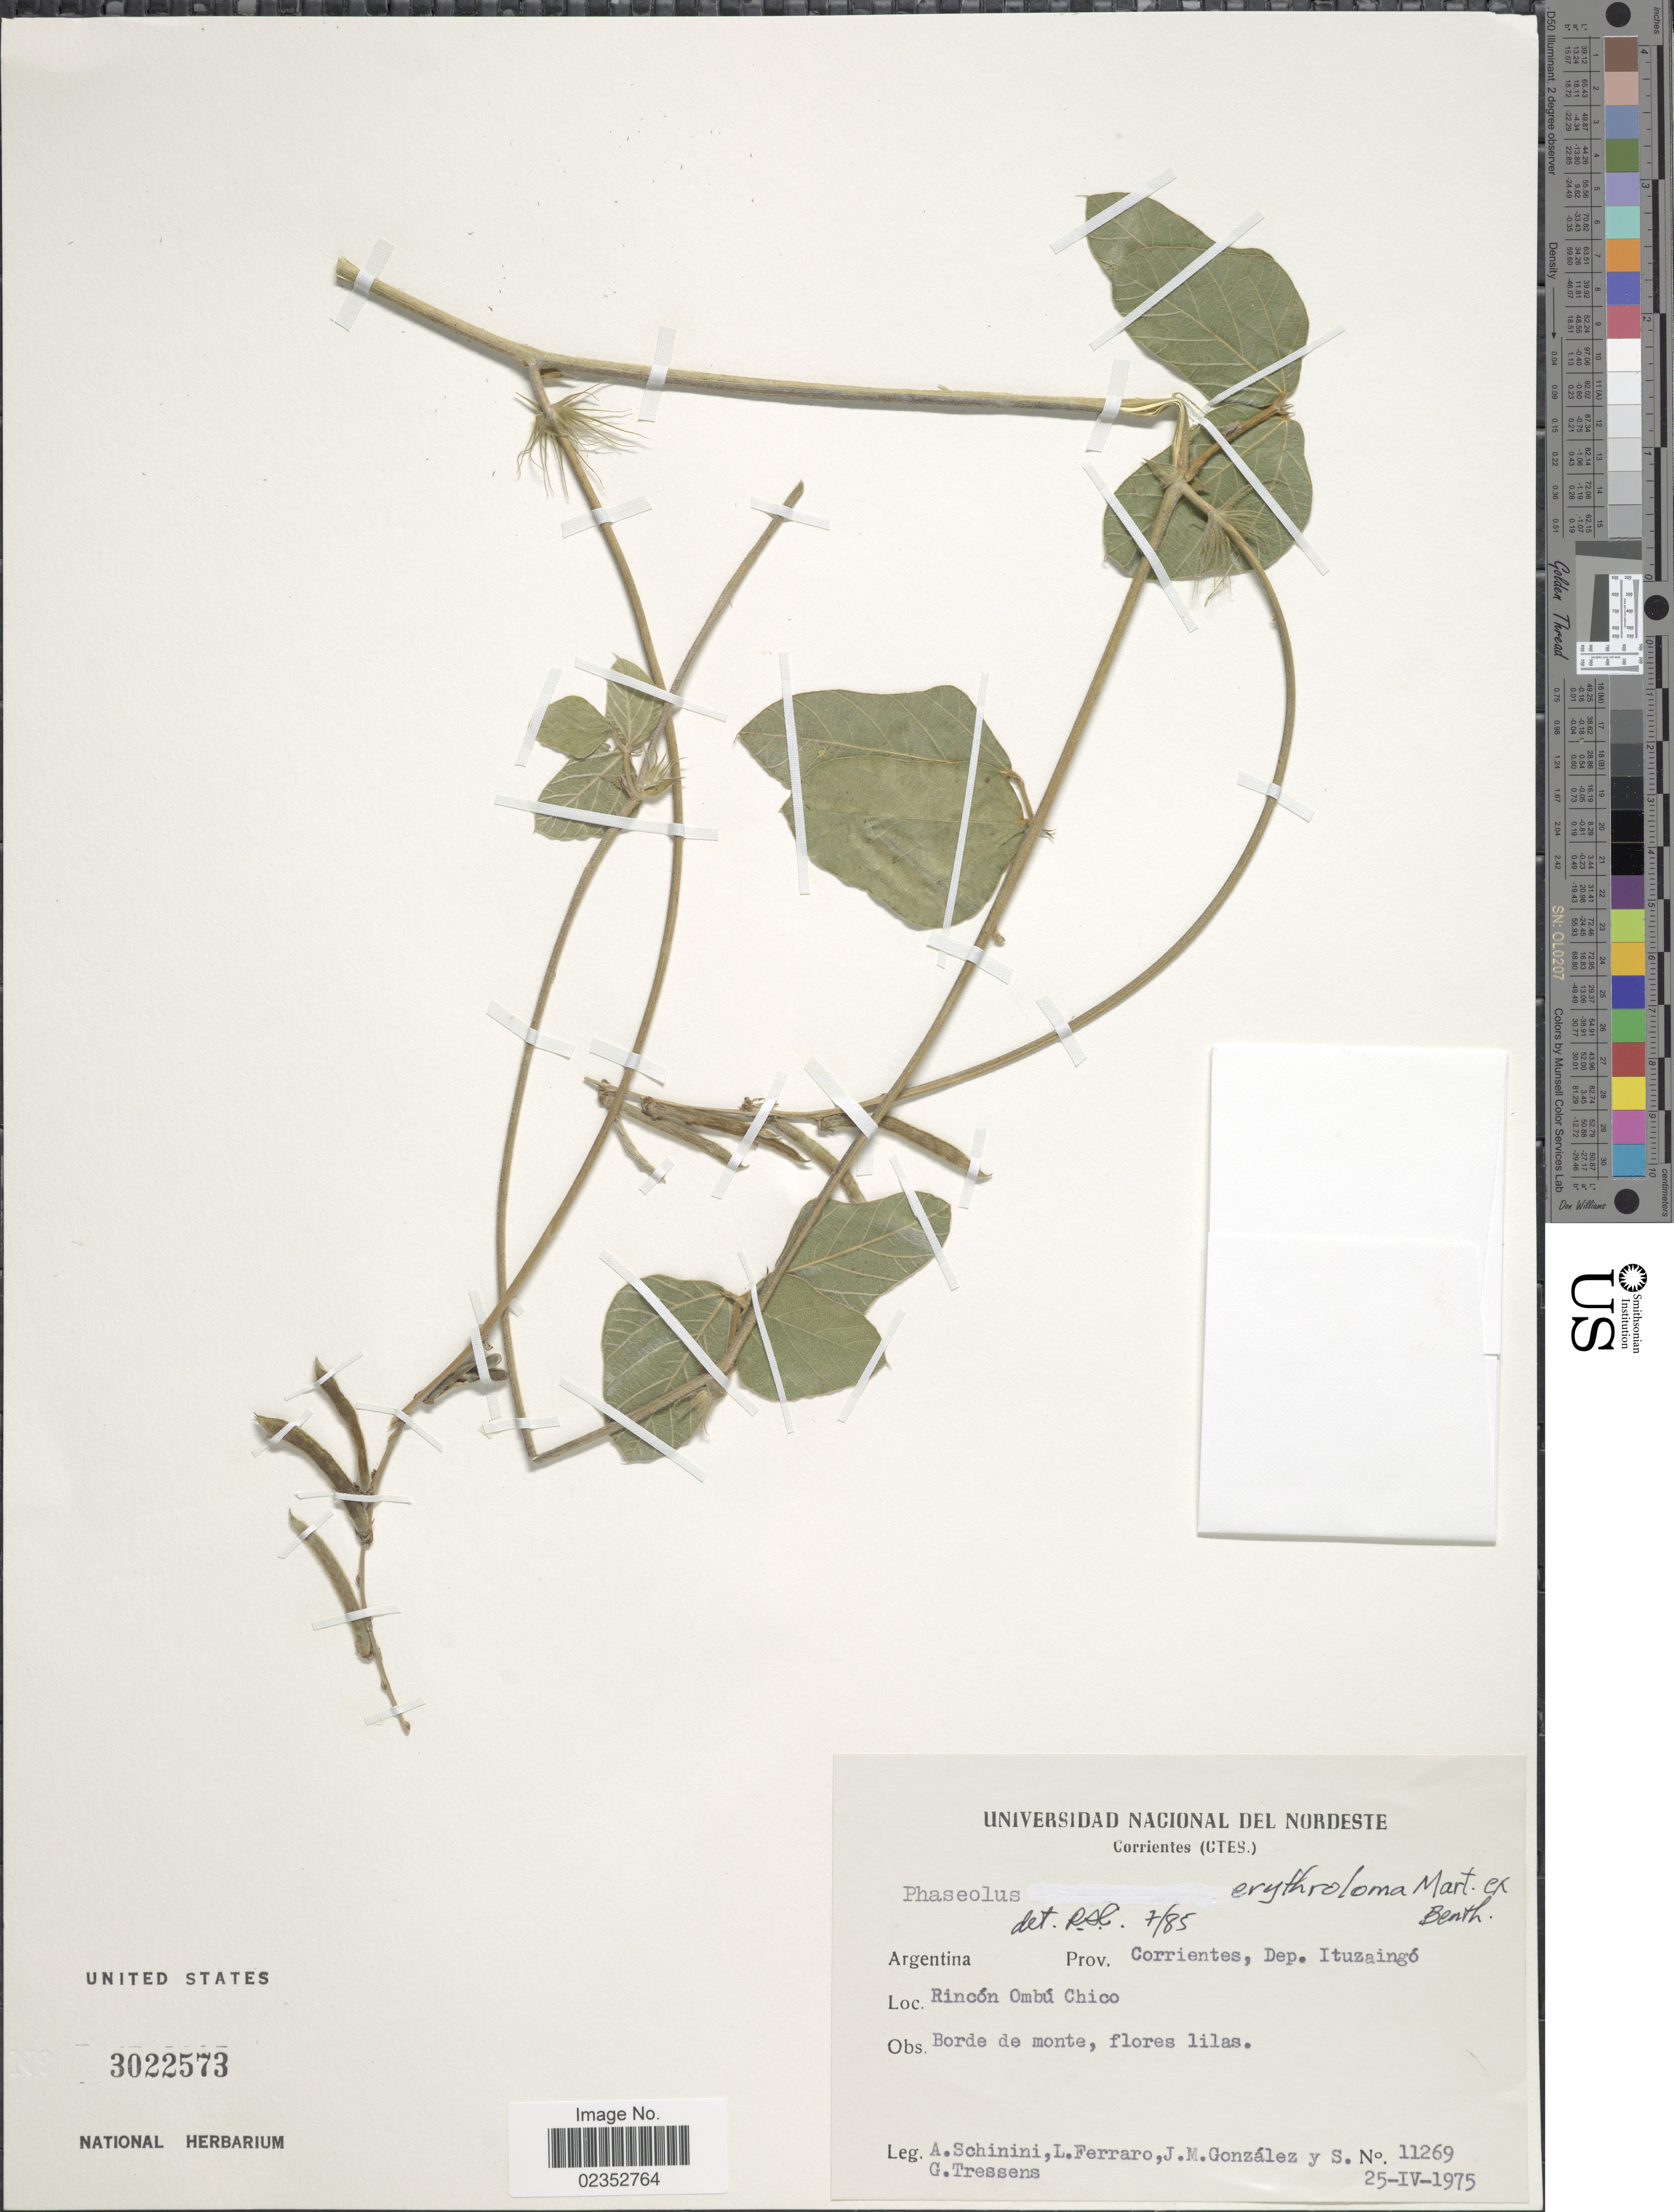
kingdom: Plantae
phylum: Tracheophyta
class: Magnoliopsida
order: Fabales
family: Fabaceae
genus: Macroptilium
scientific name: Macroptilium erythroloma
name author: (Mart. ex Benth.) Urb.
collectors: A. Schinini, L. Ferraro, J. M. Gonzalez & S. Tressens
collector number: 11269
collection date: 1975-04-25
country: Argentina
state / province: Corrientes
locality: Dep. Ituzaingó, Rincón Ombú Chico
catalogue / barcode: US 3022573